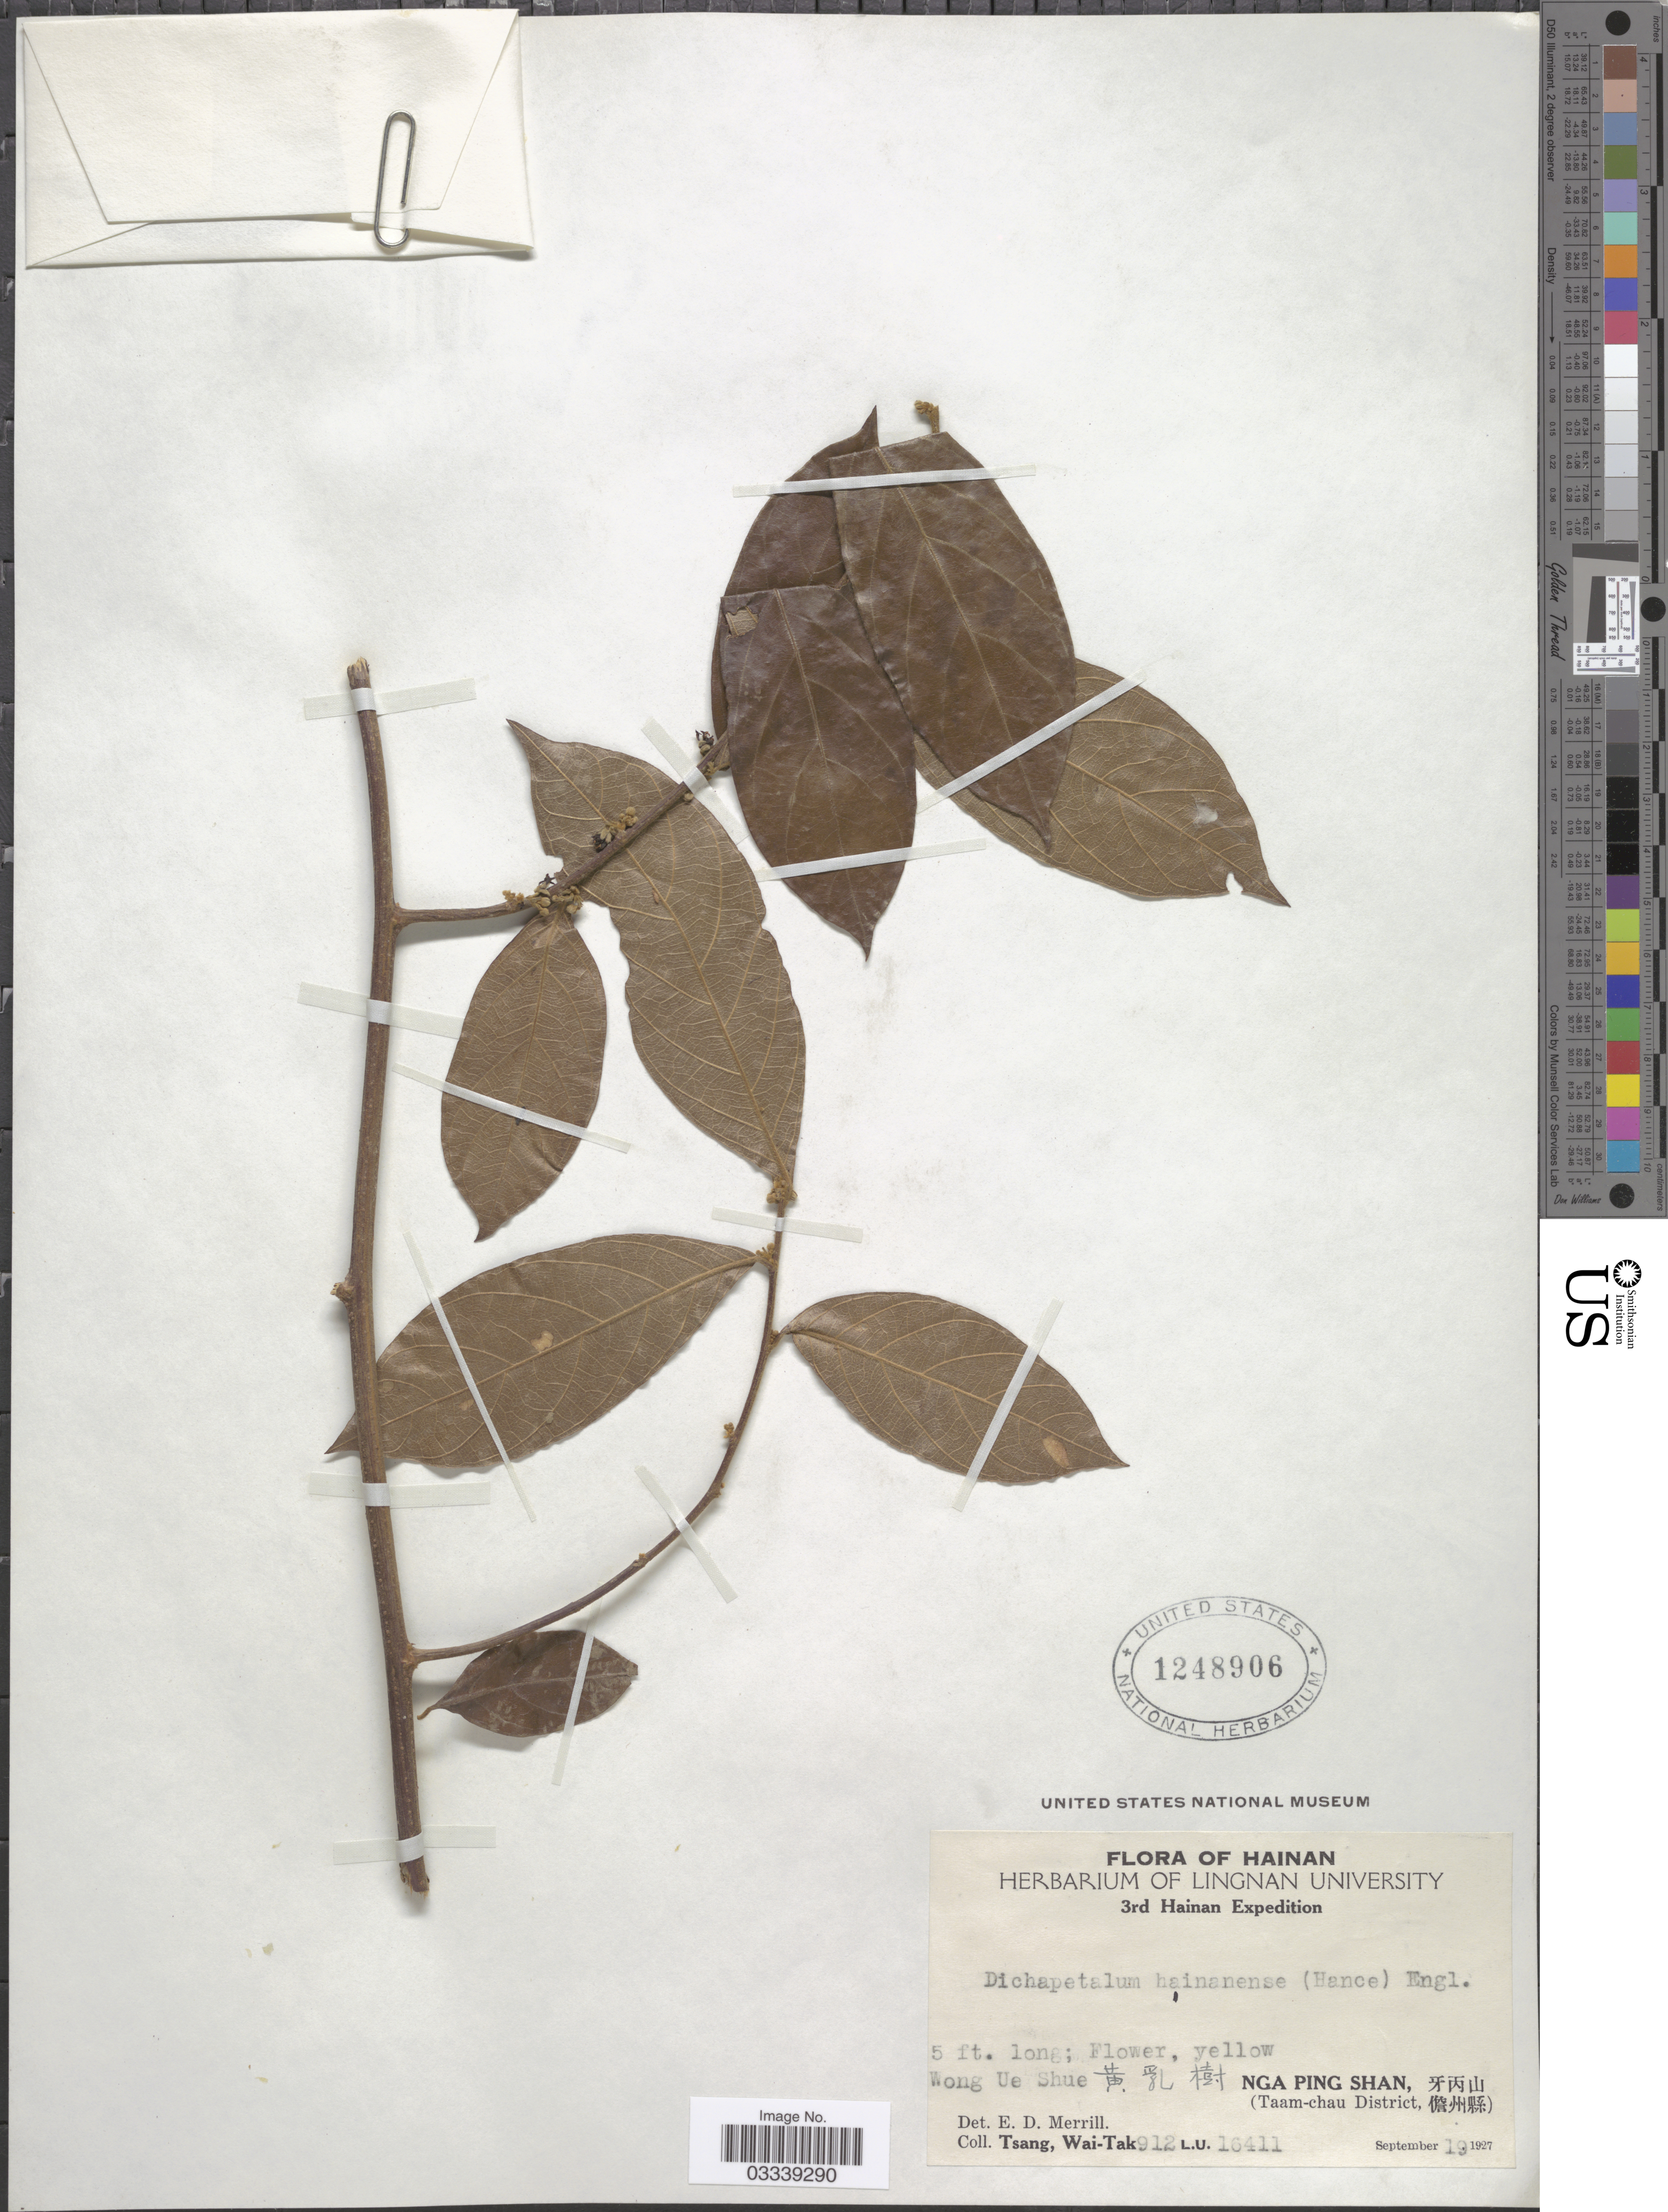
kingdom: Plantae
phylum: Tracheophyta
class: Magnoliopsida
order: Malpighiales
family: Dichapetalaceae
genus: Dichapetalum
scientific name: Dichapetalum hainanense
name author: (Hance) Engl.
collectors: W. T. Tsang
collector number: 912/L.U.16411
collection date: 1927-09-19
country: China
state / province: Hainan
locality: WgUe Shue, Nga Ping Shan, Taam-chau District.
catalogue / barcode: US 1248906